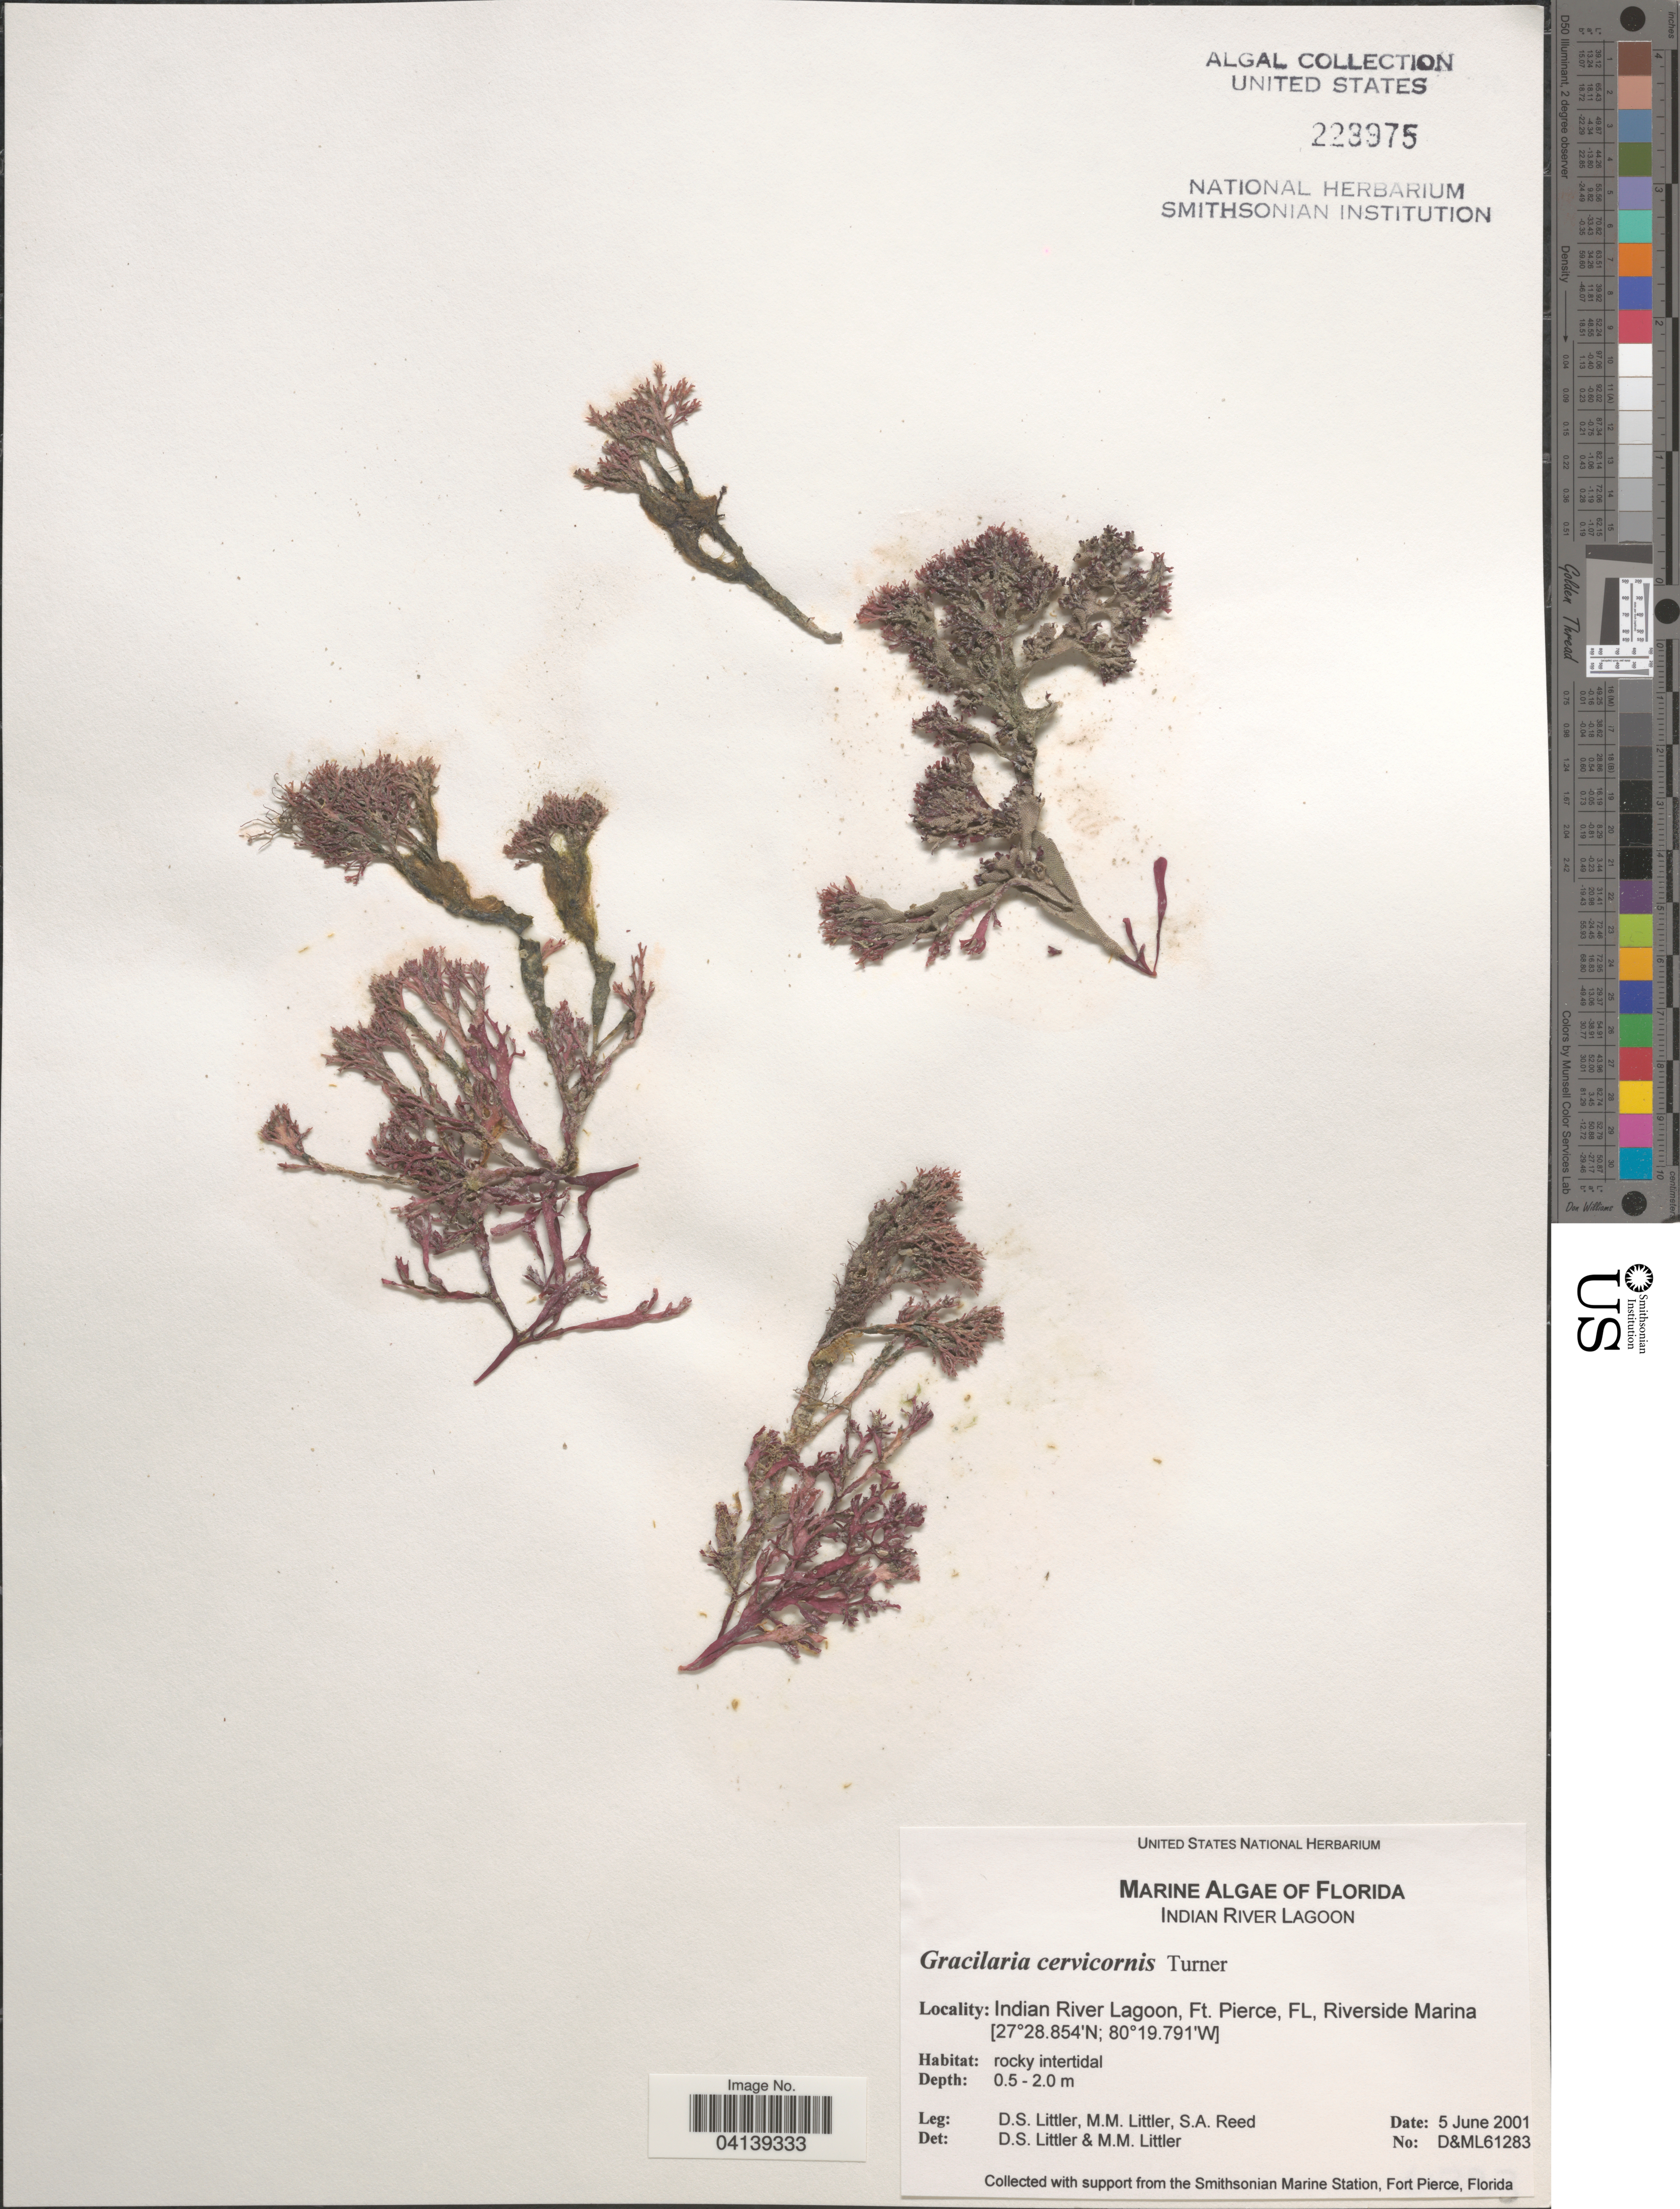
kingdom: Plantae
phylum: Rhodophyta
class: Florideophyceae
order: Gracilariales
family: Gracilariaceae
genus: Gracilaria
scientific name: Gracilaria cervicornis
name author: (Turner) J. Agardh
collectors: D. S. Littler & S. Reed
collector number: D&ML61283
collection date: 2001-06-05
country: United States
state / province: Florida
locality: Indian River Lagoon, Ft. Pierce, Riverside Marina.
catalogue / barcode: US 228975